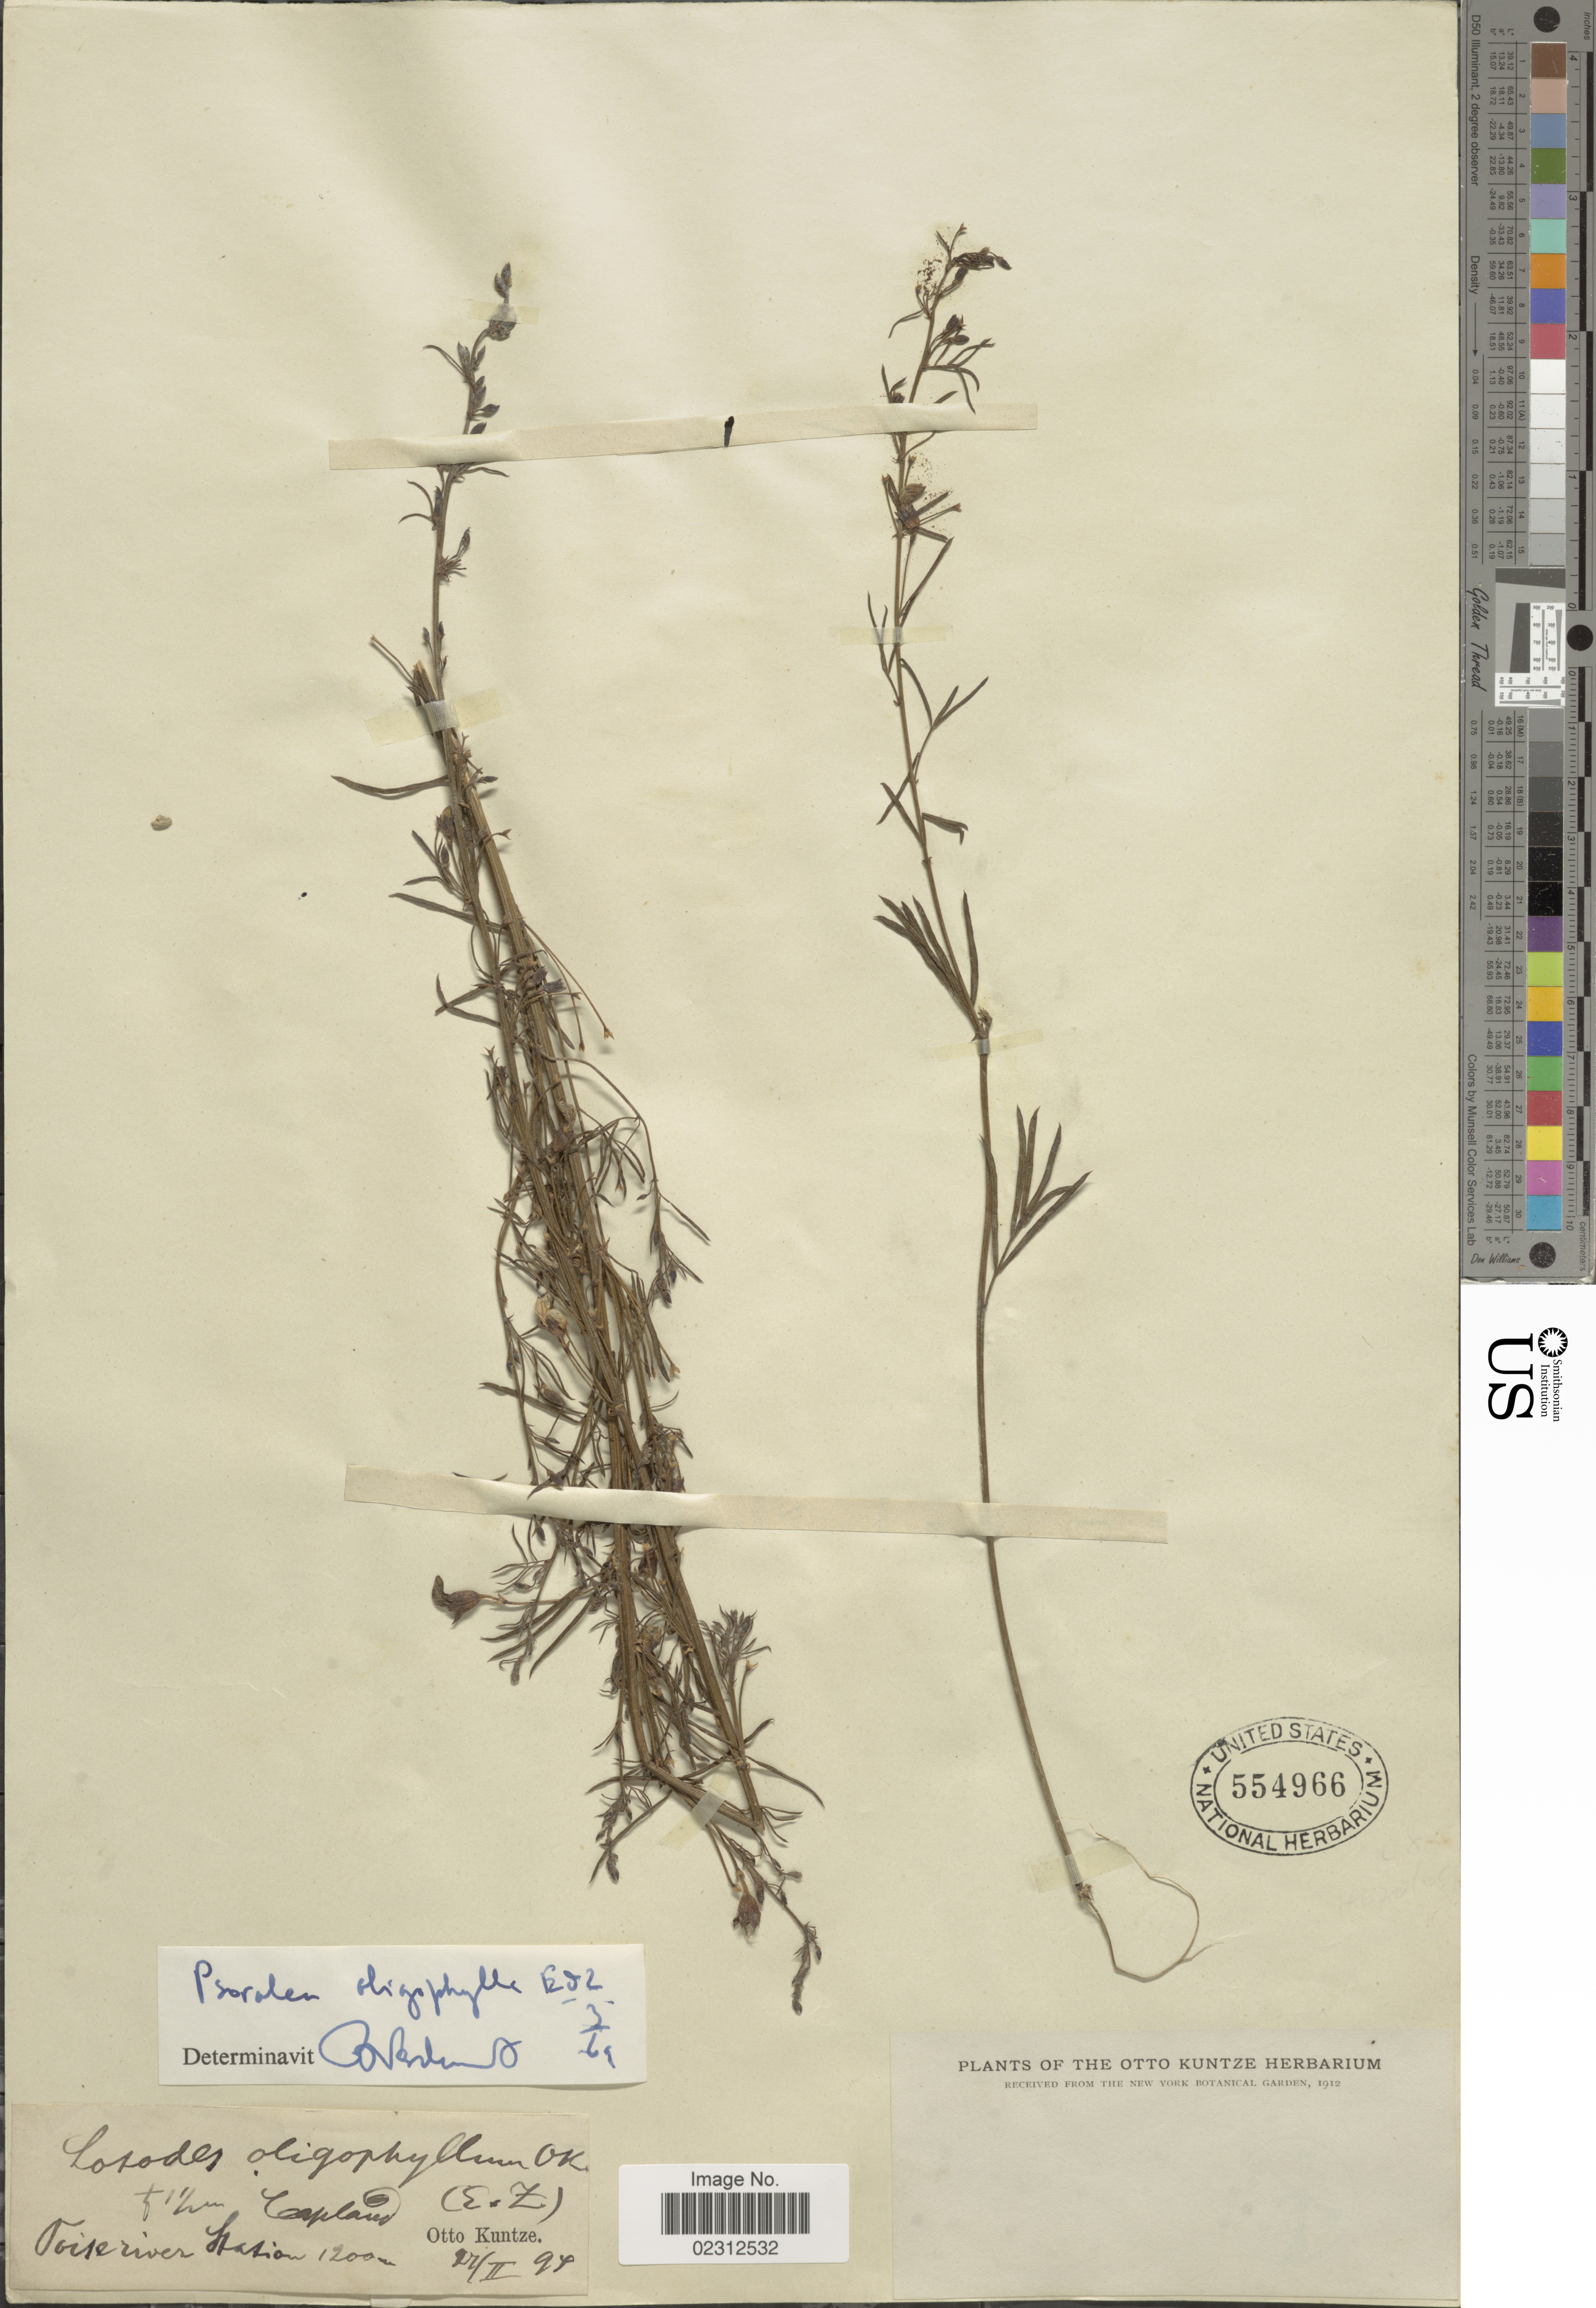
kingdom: Plantae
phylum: Tracheophyta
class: Magnoliopsida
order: Fabales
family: Fabaceae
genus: Psoralea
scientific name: Psoralea oligophylla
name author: Eckl. & Zeyh.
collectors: C.E.O. Kuntze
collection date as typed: Transcribed d/m/y: 24/2/97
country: South Africa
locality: Toise river station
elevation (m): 1200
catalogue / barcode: US 554966